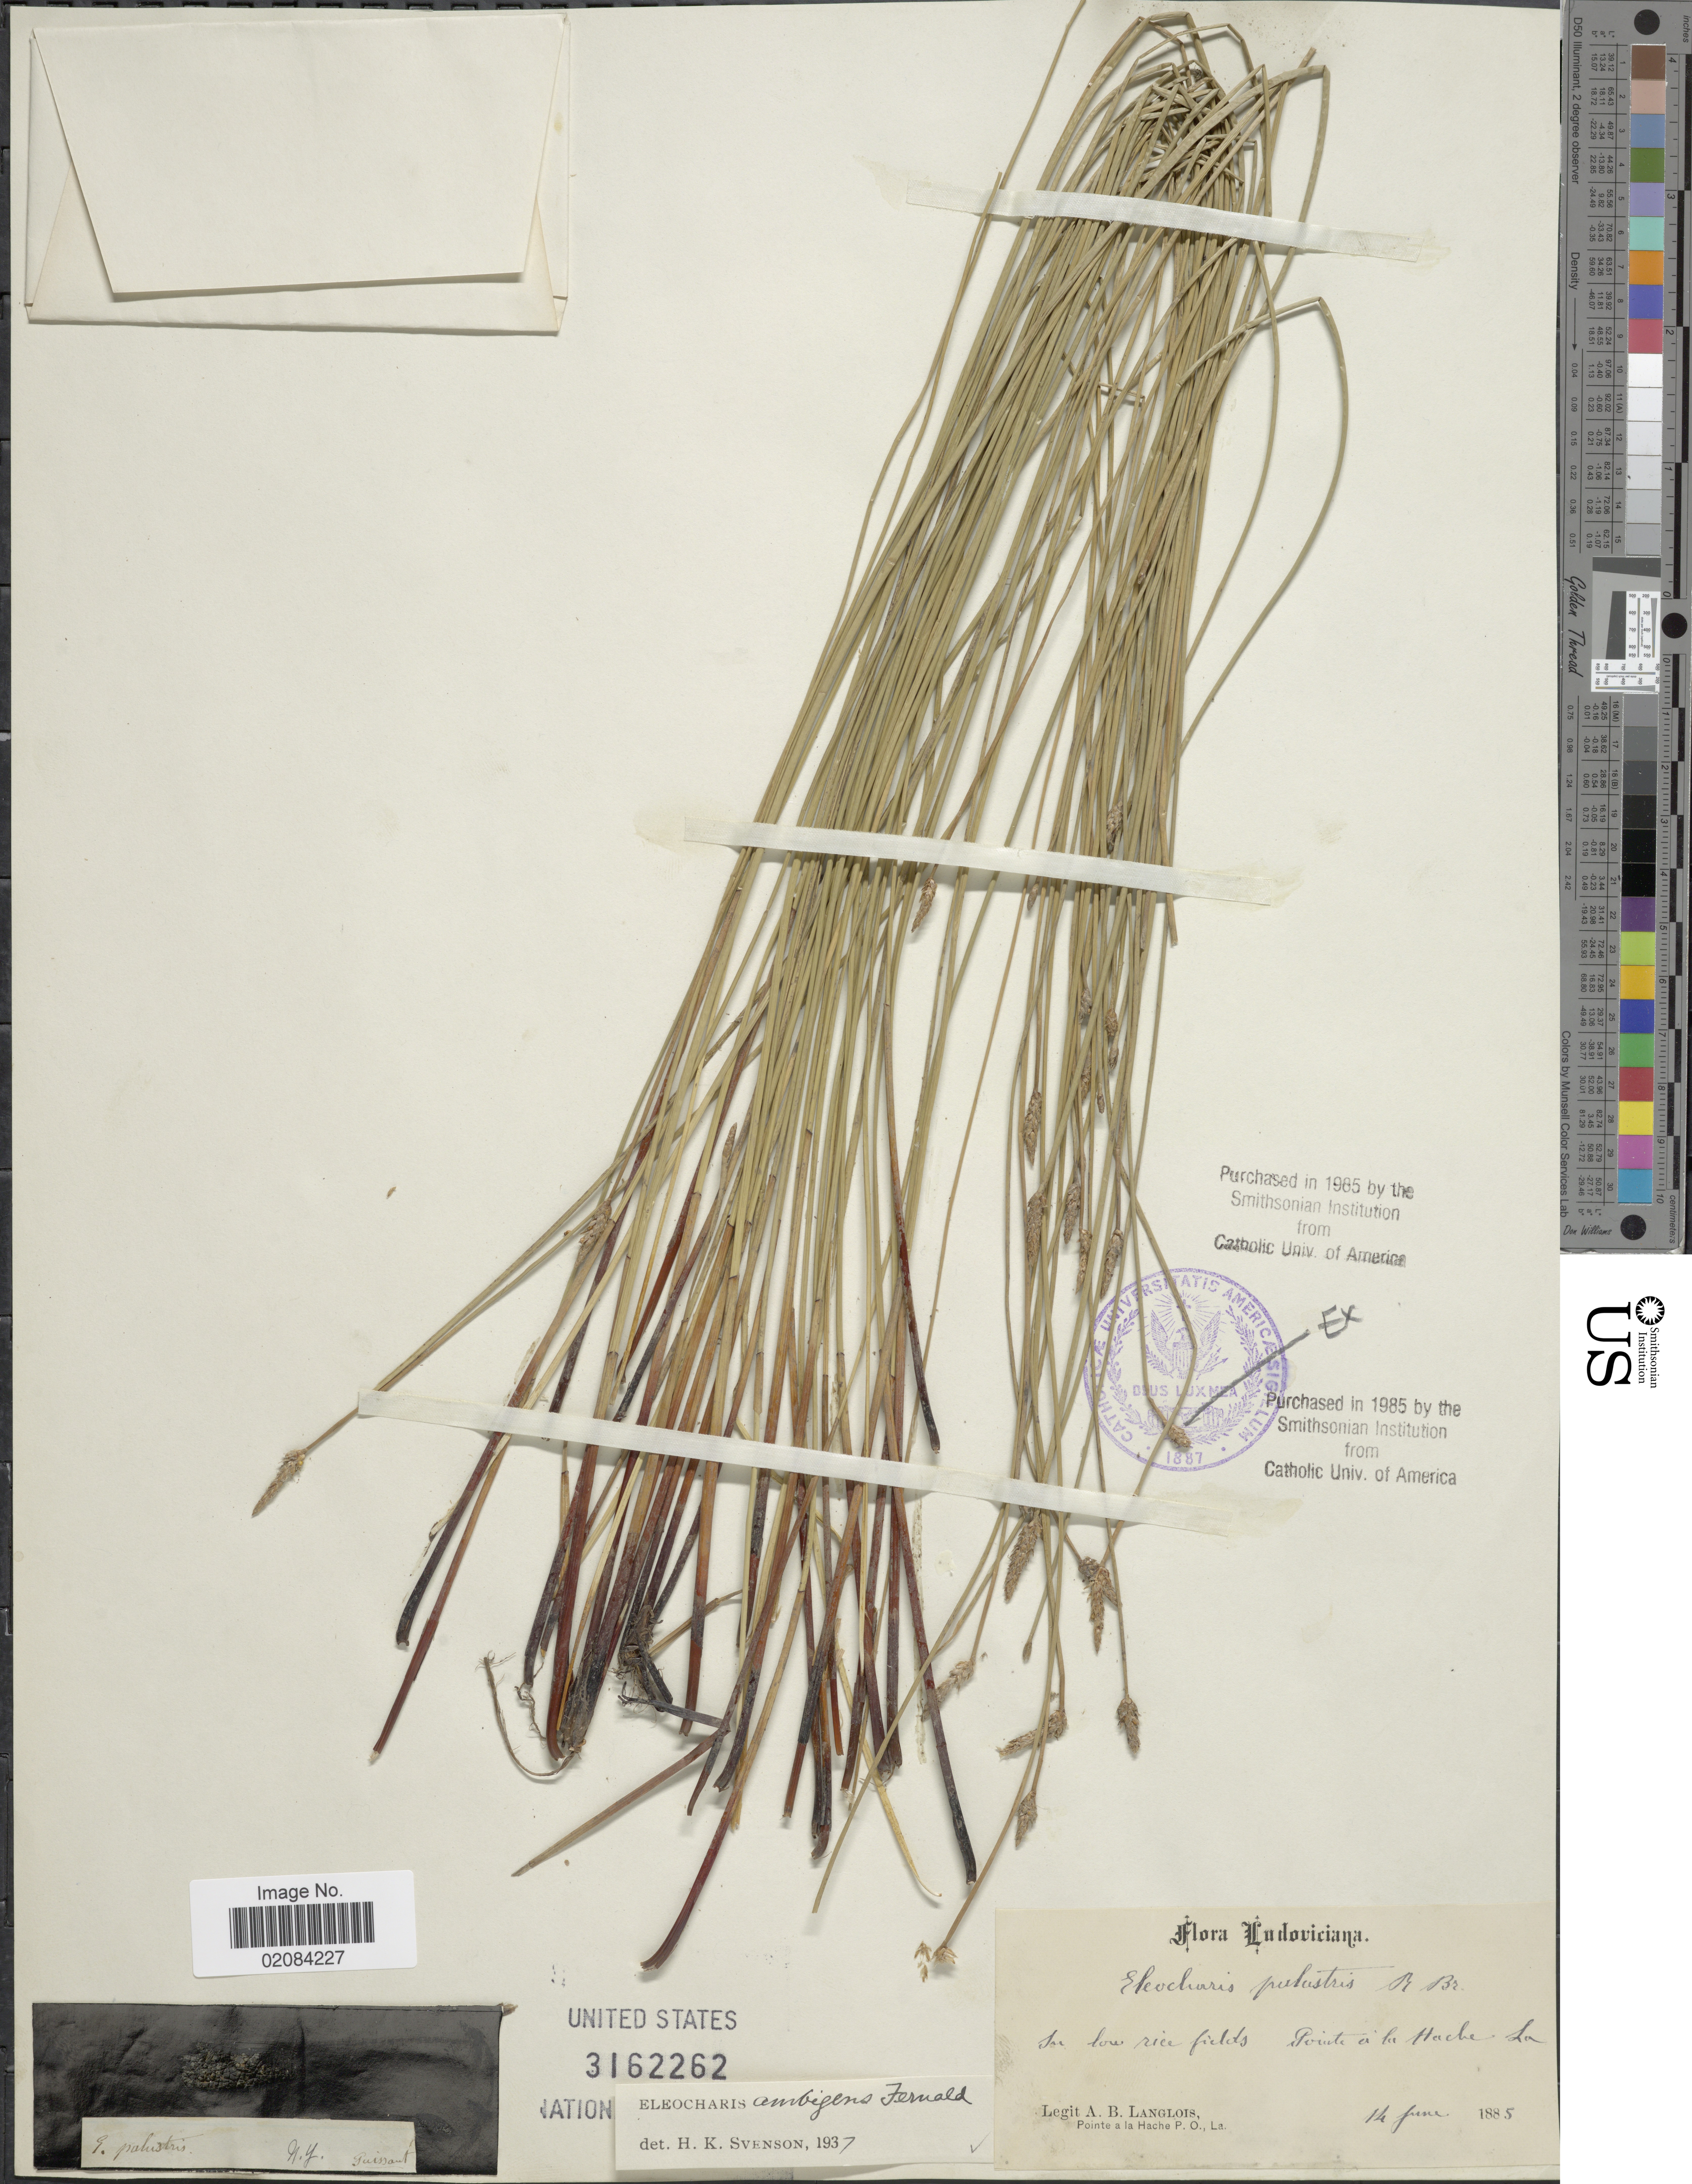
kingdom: Plantae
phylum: Tracheophyta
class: Liliopsida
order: Poales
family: Cyperaceae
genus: Eleocharis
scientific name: Eleocharis palustris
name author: (L.) Roem. & Schult.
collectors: A. Langlois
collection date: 1885-06-14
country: United States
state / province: Louisiana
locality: In low rice fields Pointe a la Hache La.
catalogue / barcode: US 3162262